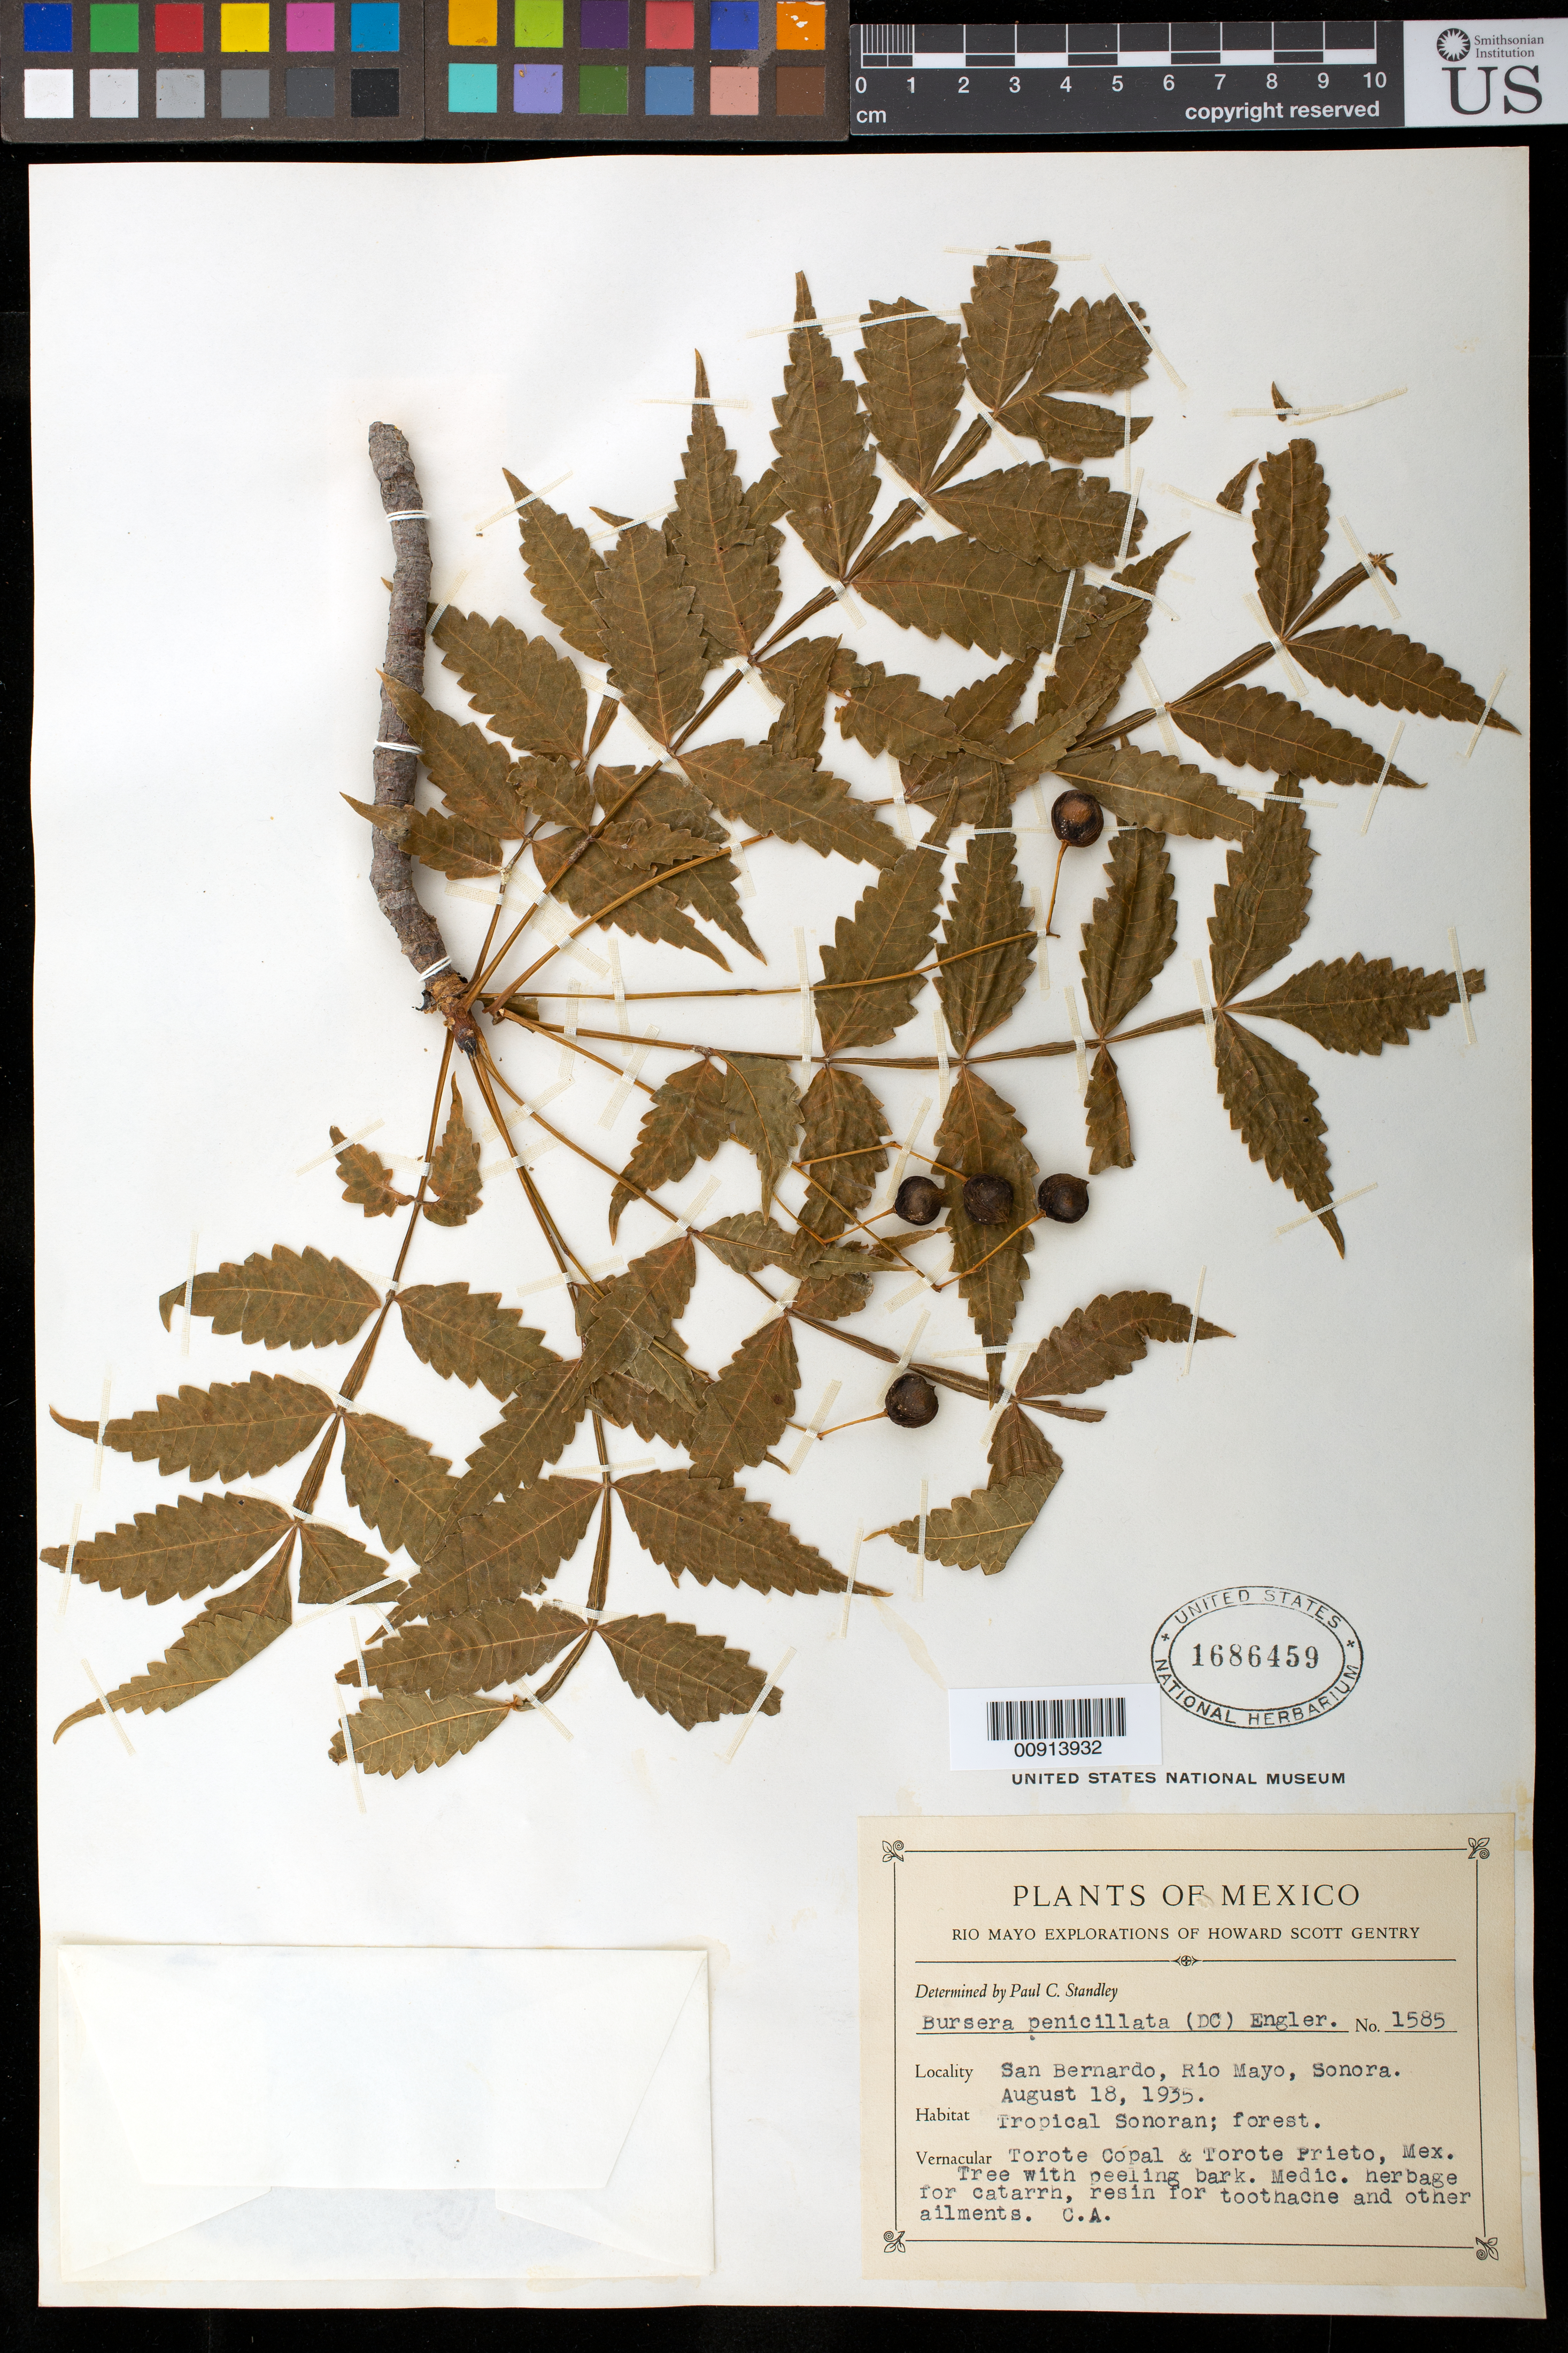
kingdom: Plantae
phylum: Tracheophyta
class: Magnoliopsida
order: Sapindales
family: Burseraceae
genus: Bursera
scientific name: Bursera penicillata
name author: (DC.) Engl.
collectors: H. S. Gentry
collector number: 1585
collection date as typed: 18 Aug 1935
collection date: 1935-08-18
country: Mexico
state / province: Sonora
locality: San Bernardo, Río Mayo, Sonora.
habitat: Tropical Sonoran; forest.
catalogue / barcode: US 1686459